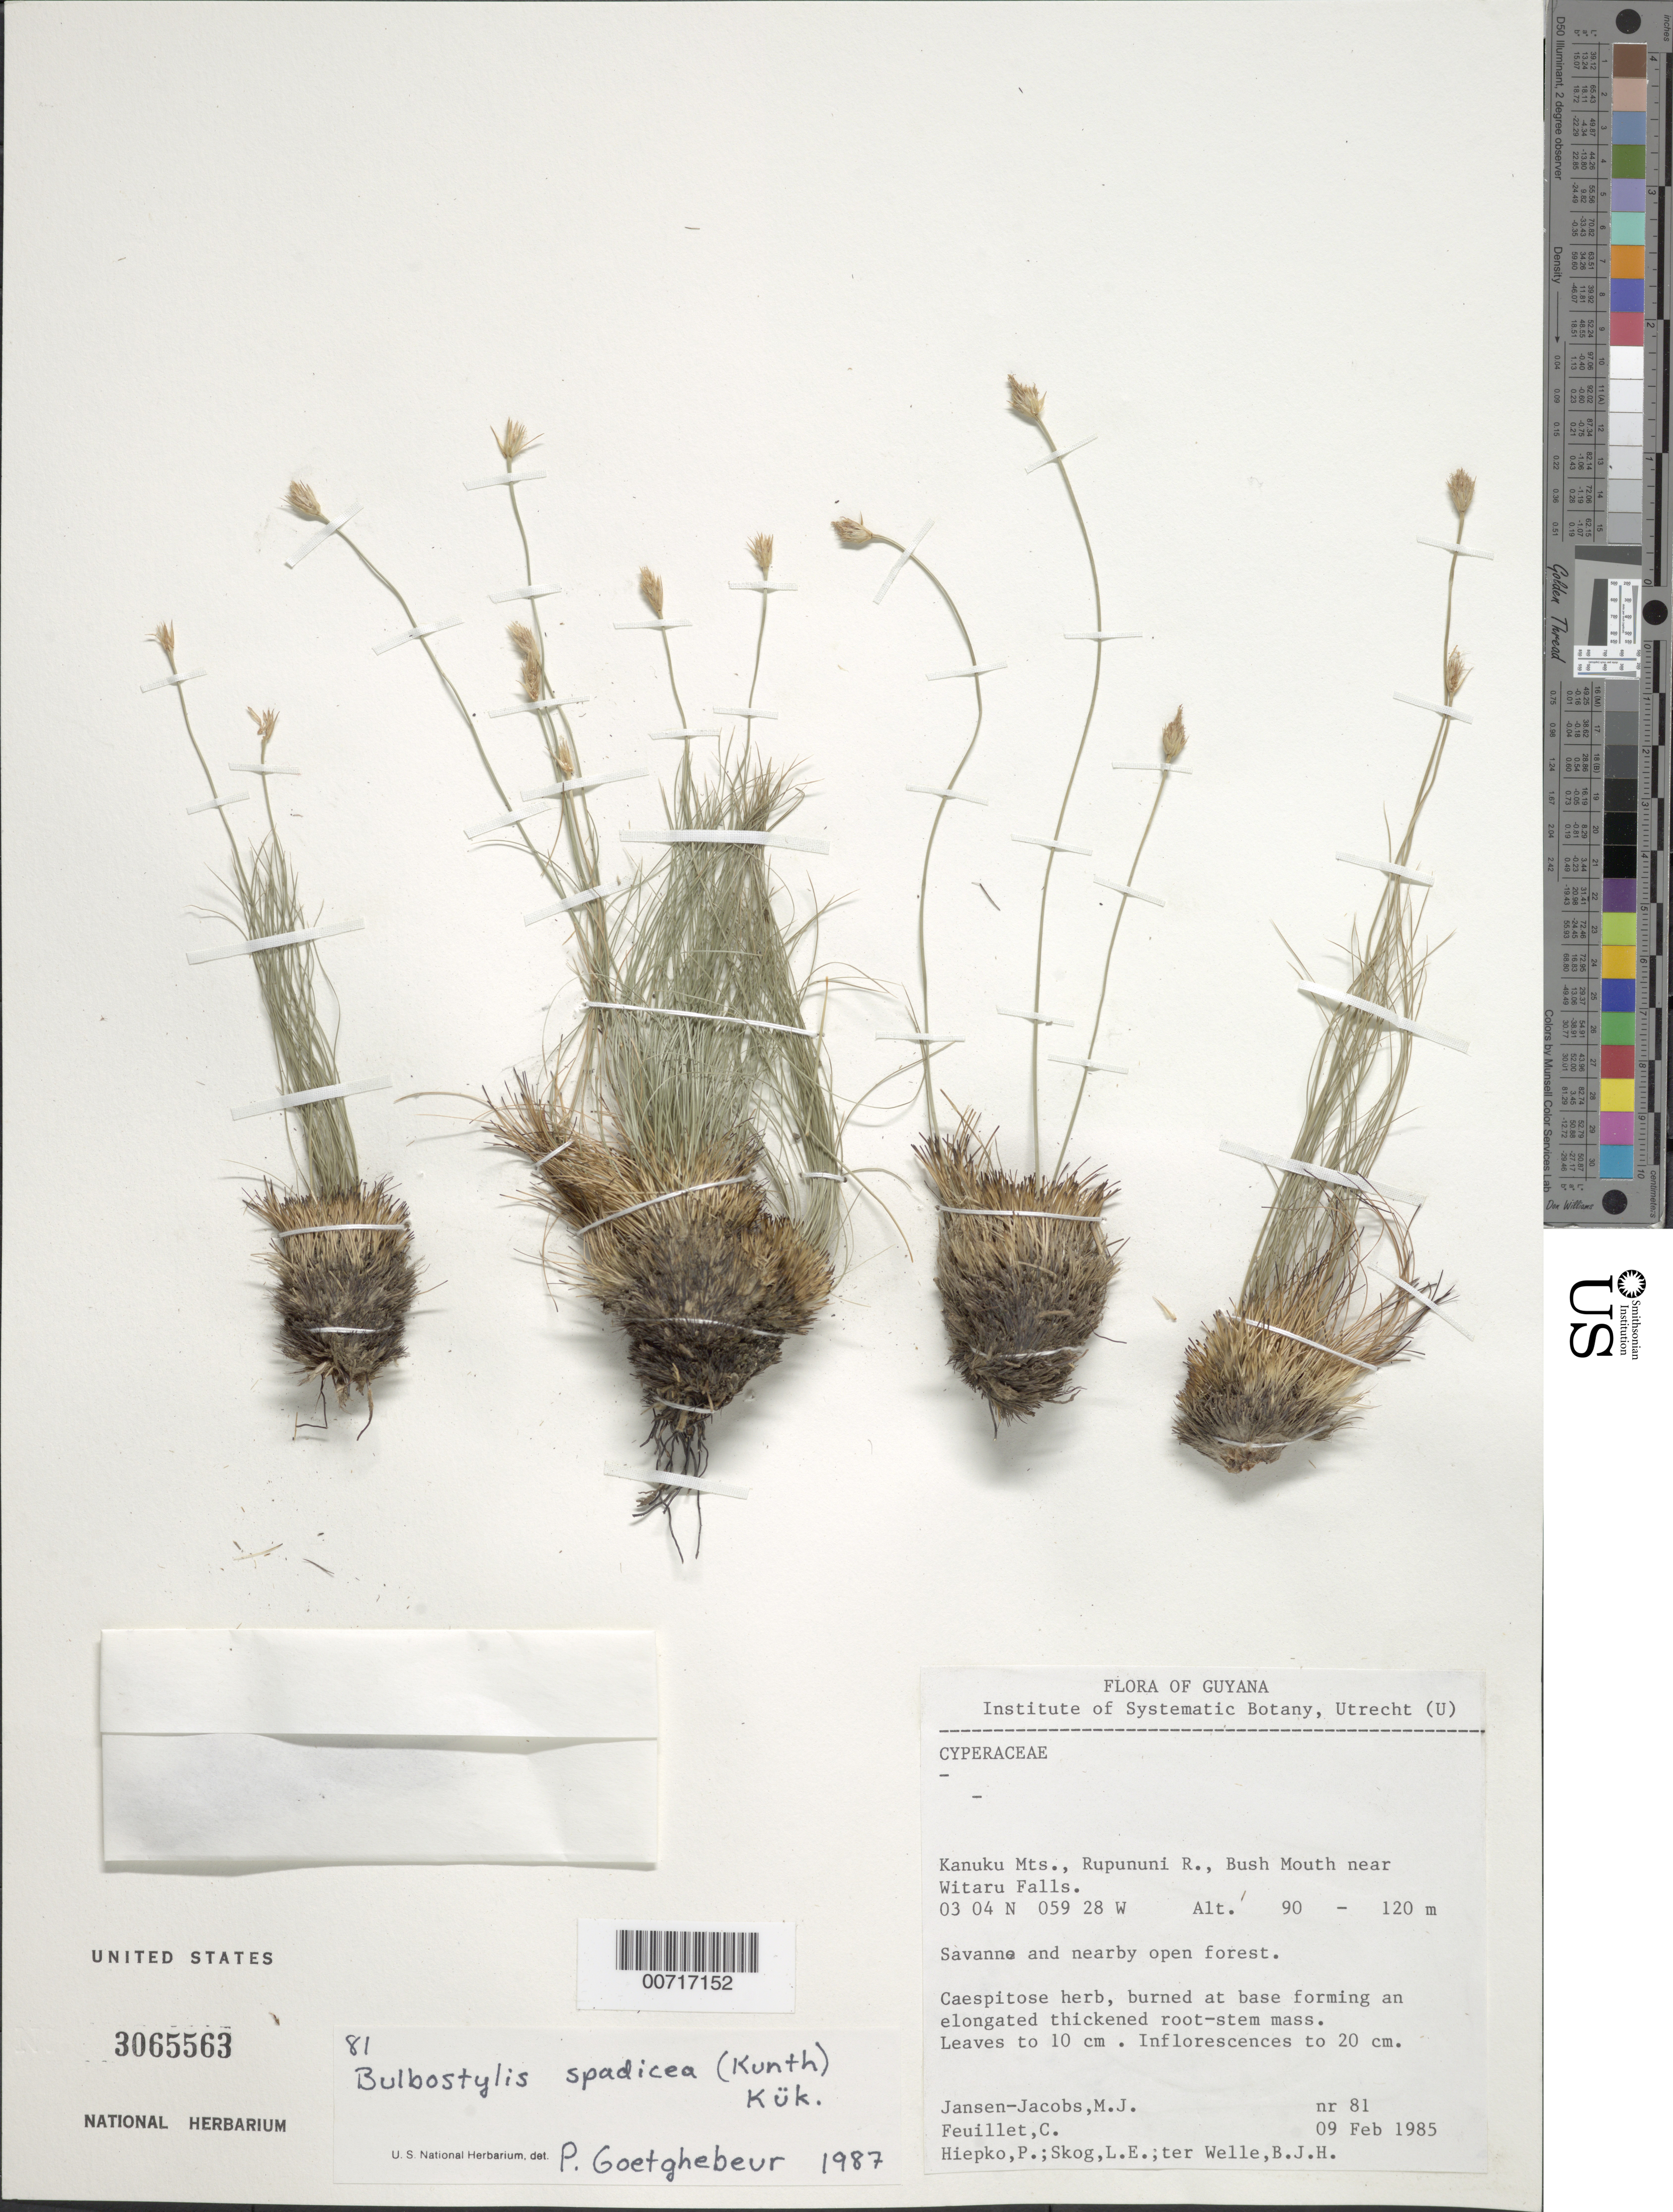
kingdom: Plantae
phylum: Tracheophyta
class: Liliopsida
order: Poales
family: Cyperaceae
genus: Bulbostylis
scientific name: Bulbostylis paradoxa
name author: (Spreng.) Lindm.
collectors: M. J. Jansen-Jacobs, C. Feuillet, P. H. Hiepko, L. E. Skog & B. Welle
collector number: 81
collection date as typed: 9-Feb-85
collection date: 1985-02-09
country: Guyana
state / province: U. Takutu-U. Essequibo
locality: Kanuku Mts., Rupununi R., Bush Mouth near Witaru Falls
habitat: Savanna and nearby open forest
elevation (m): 90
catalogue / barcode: US 3065563